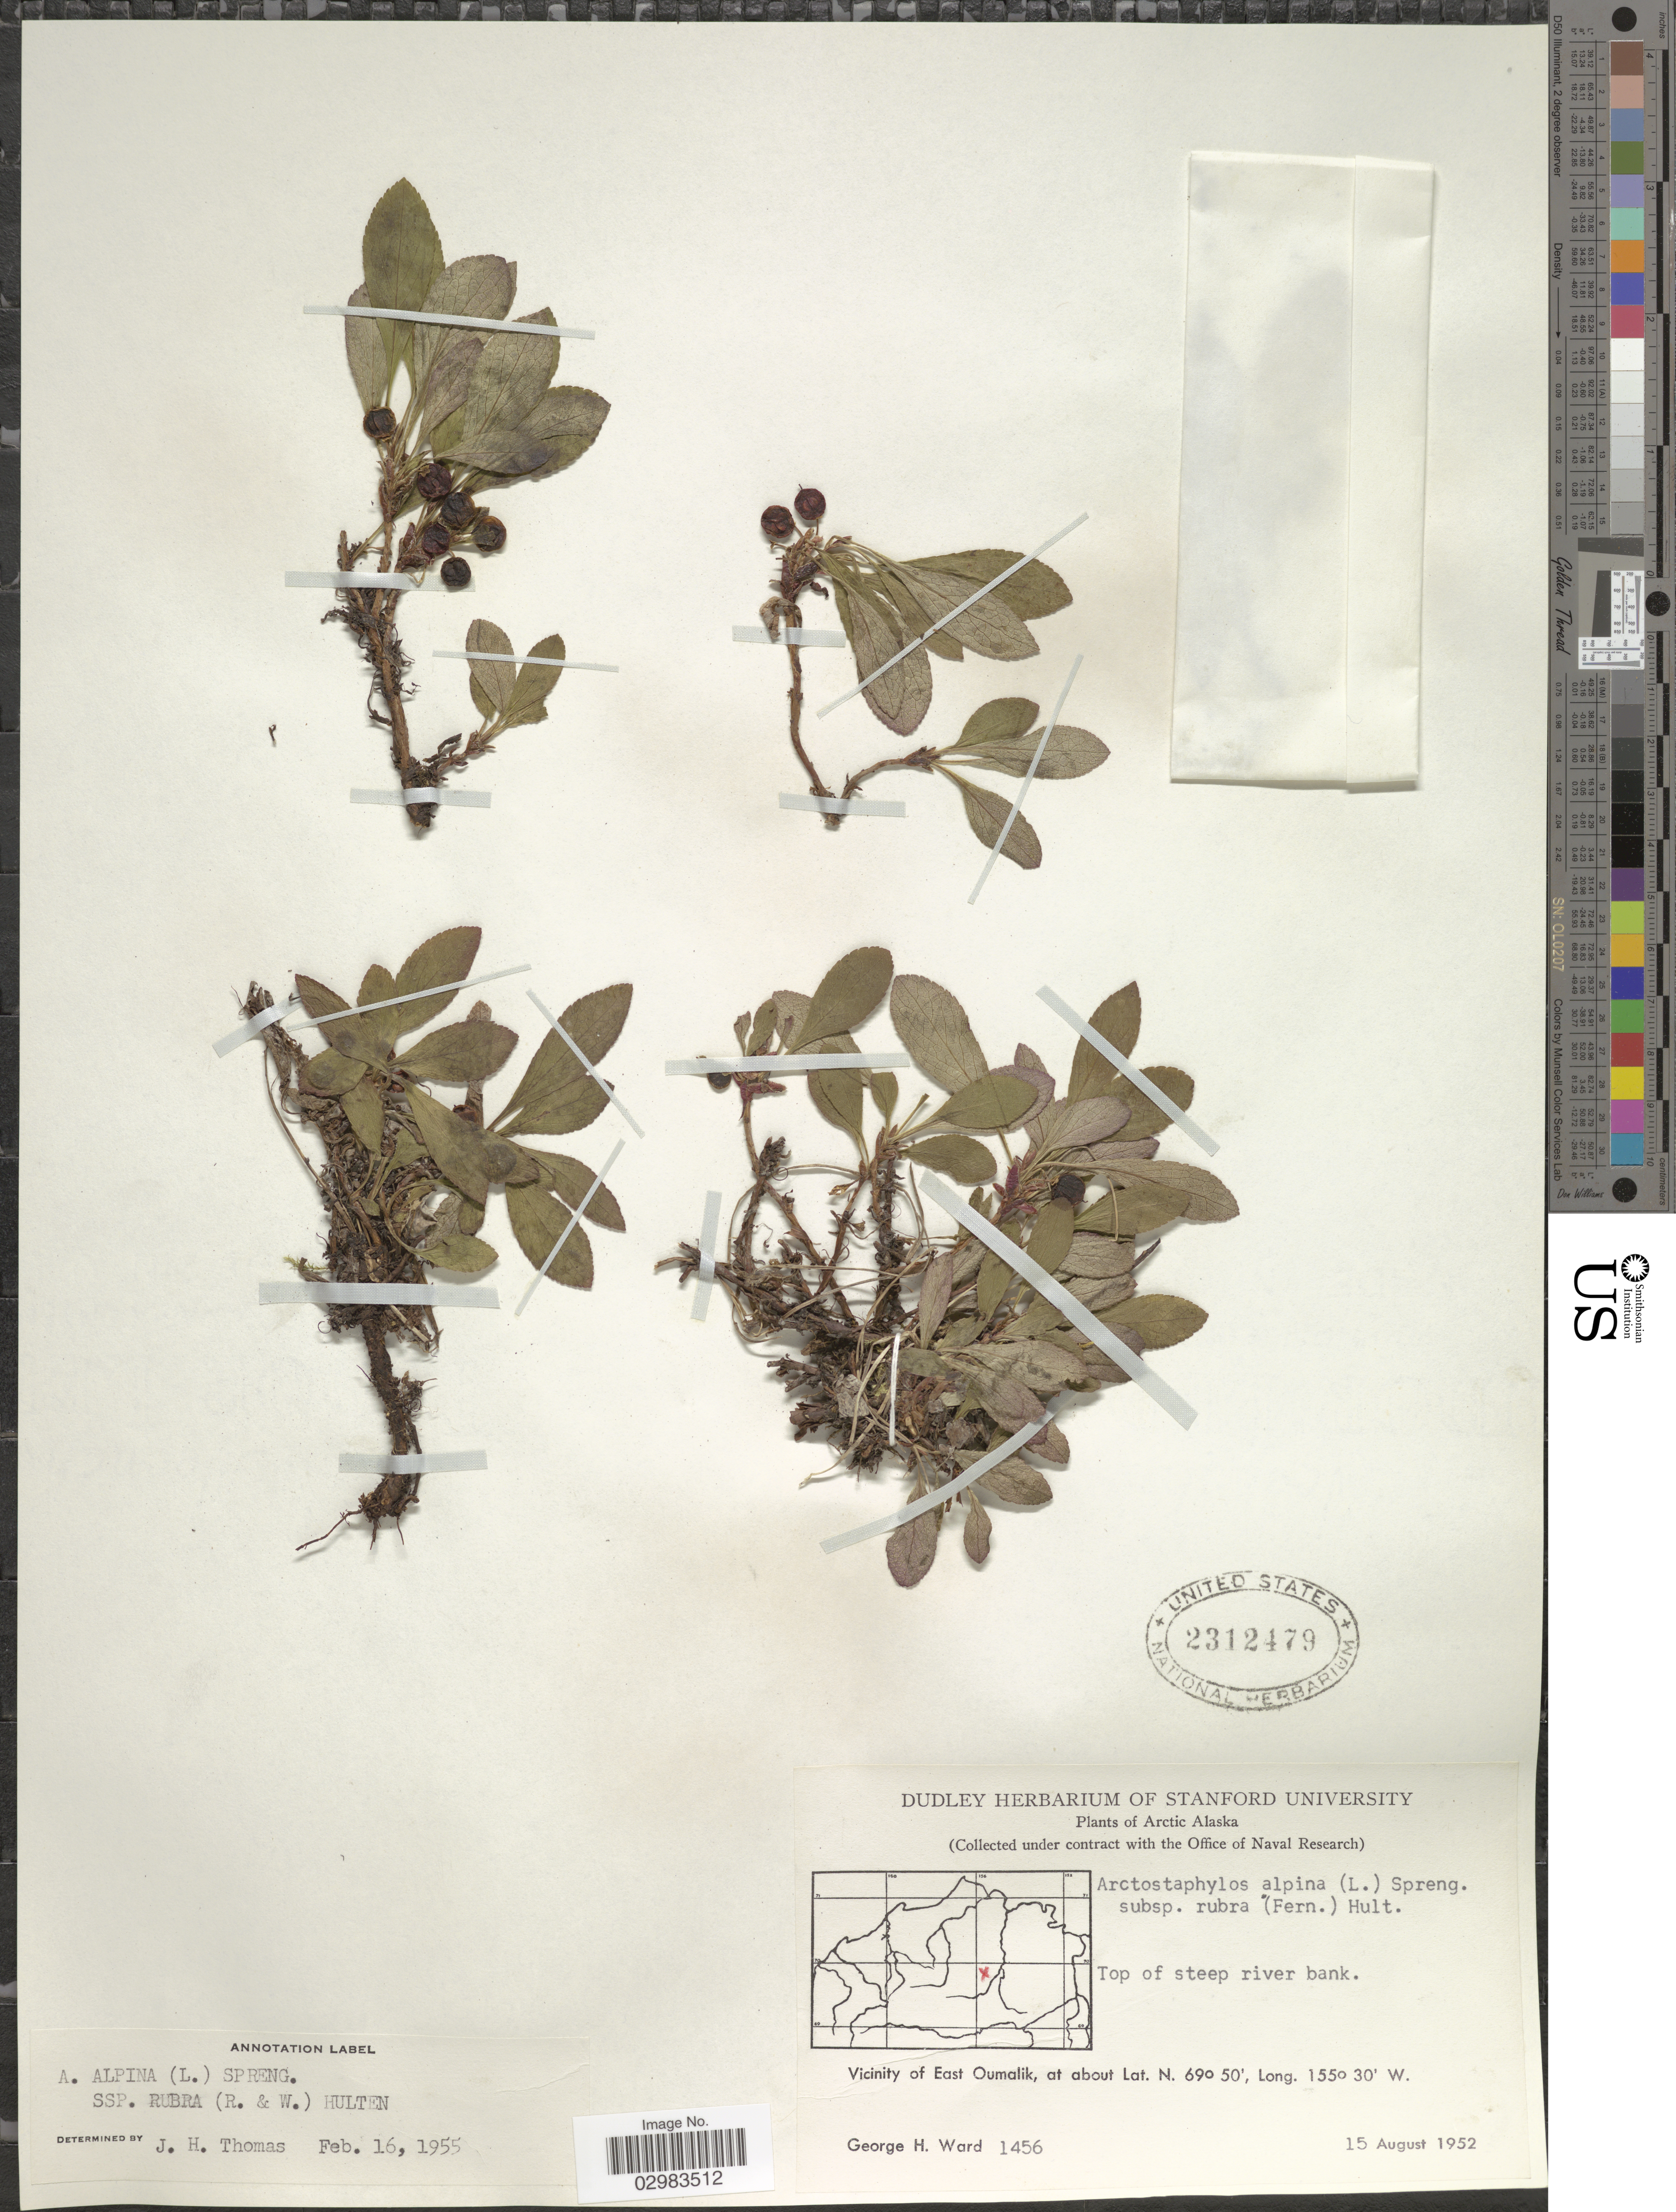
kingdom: Plantae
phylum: Tracheophyta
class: Magnoliopsida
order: Ericales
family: Ericaceae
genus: Arctostaphylos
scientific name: Arctostaphylos alpina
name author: (L.) Spreng.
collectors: G. H. Ward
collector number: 1456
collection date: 1952-08-15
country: United States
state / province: Alaska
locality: Arctic Alaska, Top of steep river bank, Vicinity of East Oumalik.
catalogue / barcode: US 2312479